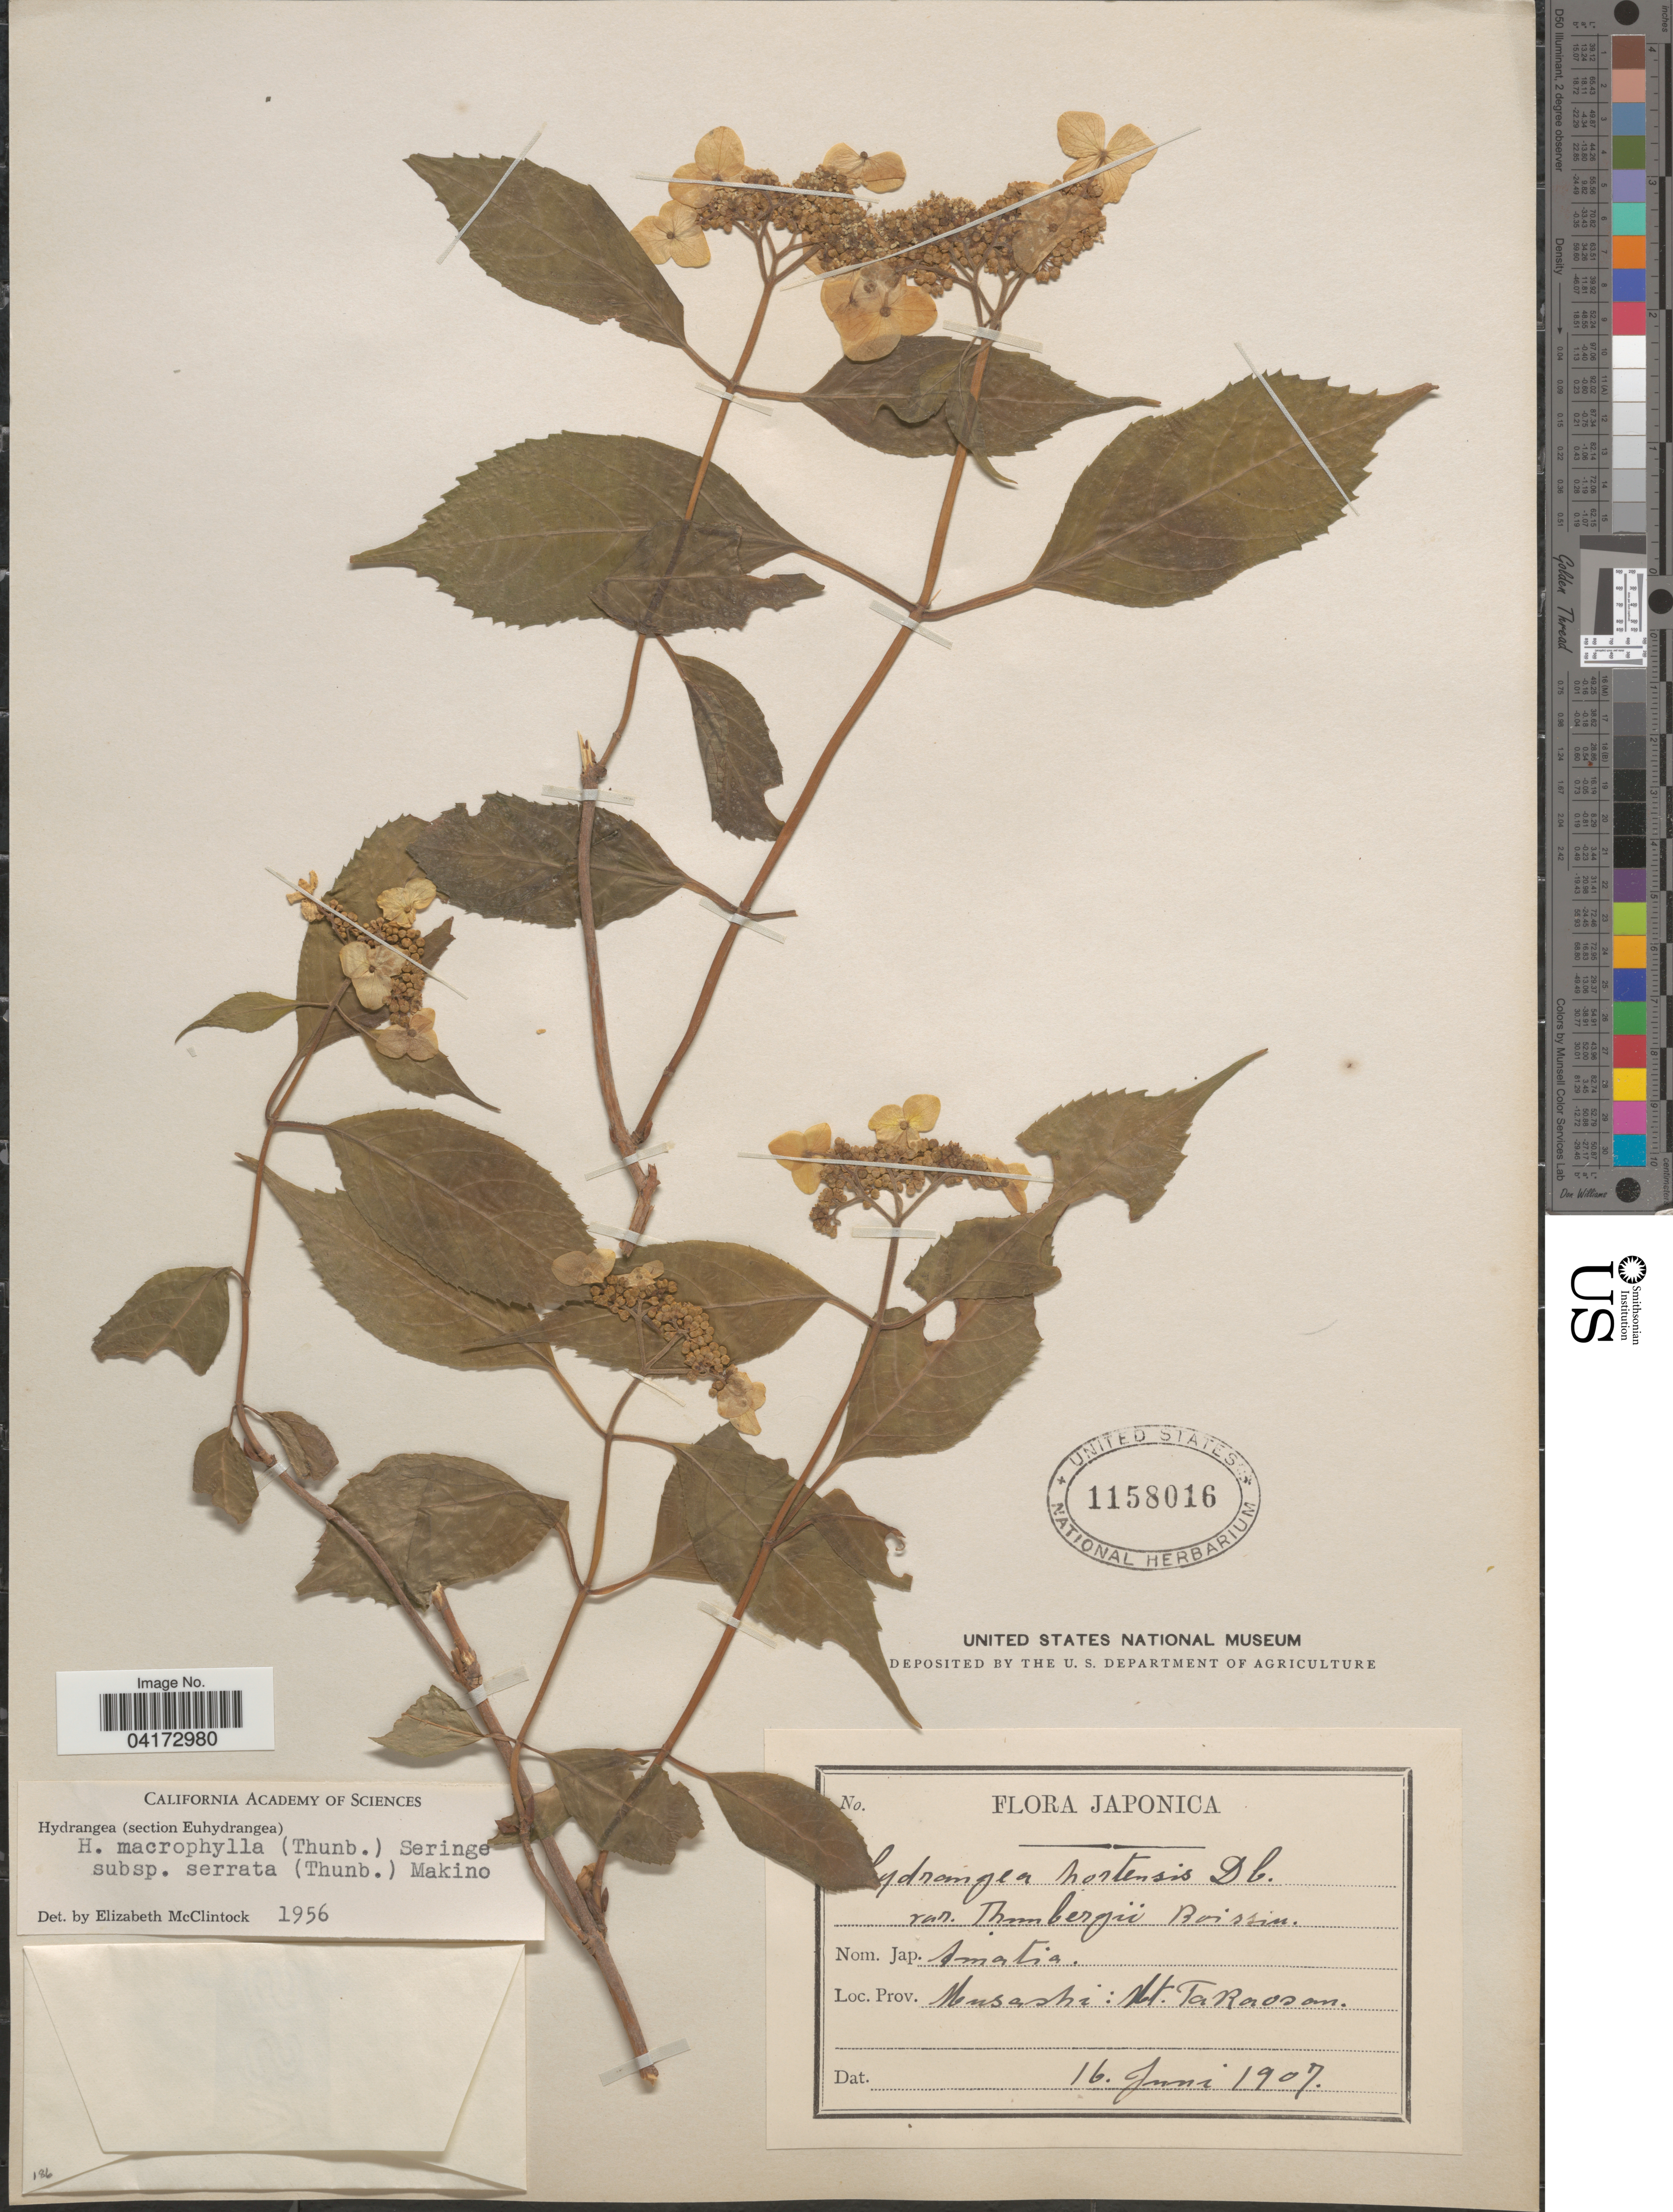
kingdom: Plantae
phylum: Tracheophyta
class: Magnoliopsida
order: Cornales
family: Hydrangeaceae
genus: Hydrangea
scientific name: Hydrangea macrophylla subsp. serrata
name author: (Thunb.) Makino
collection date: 1907-06-16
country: Japan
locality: Japonica. Prov. Musashi: Mt. Takaosan.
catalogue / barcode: US 1158016